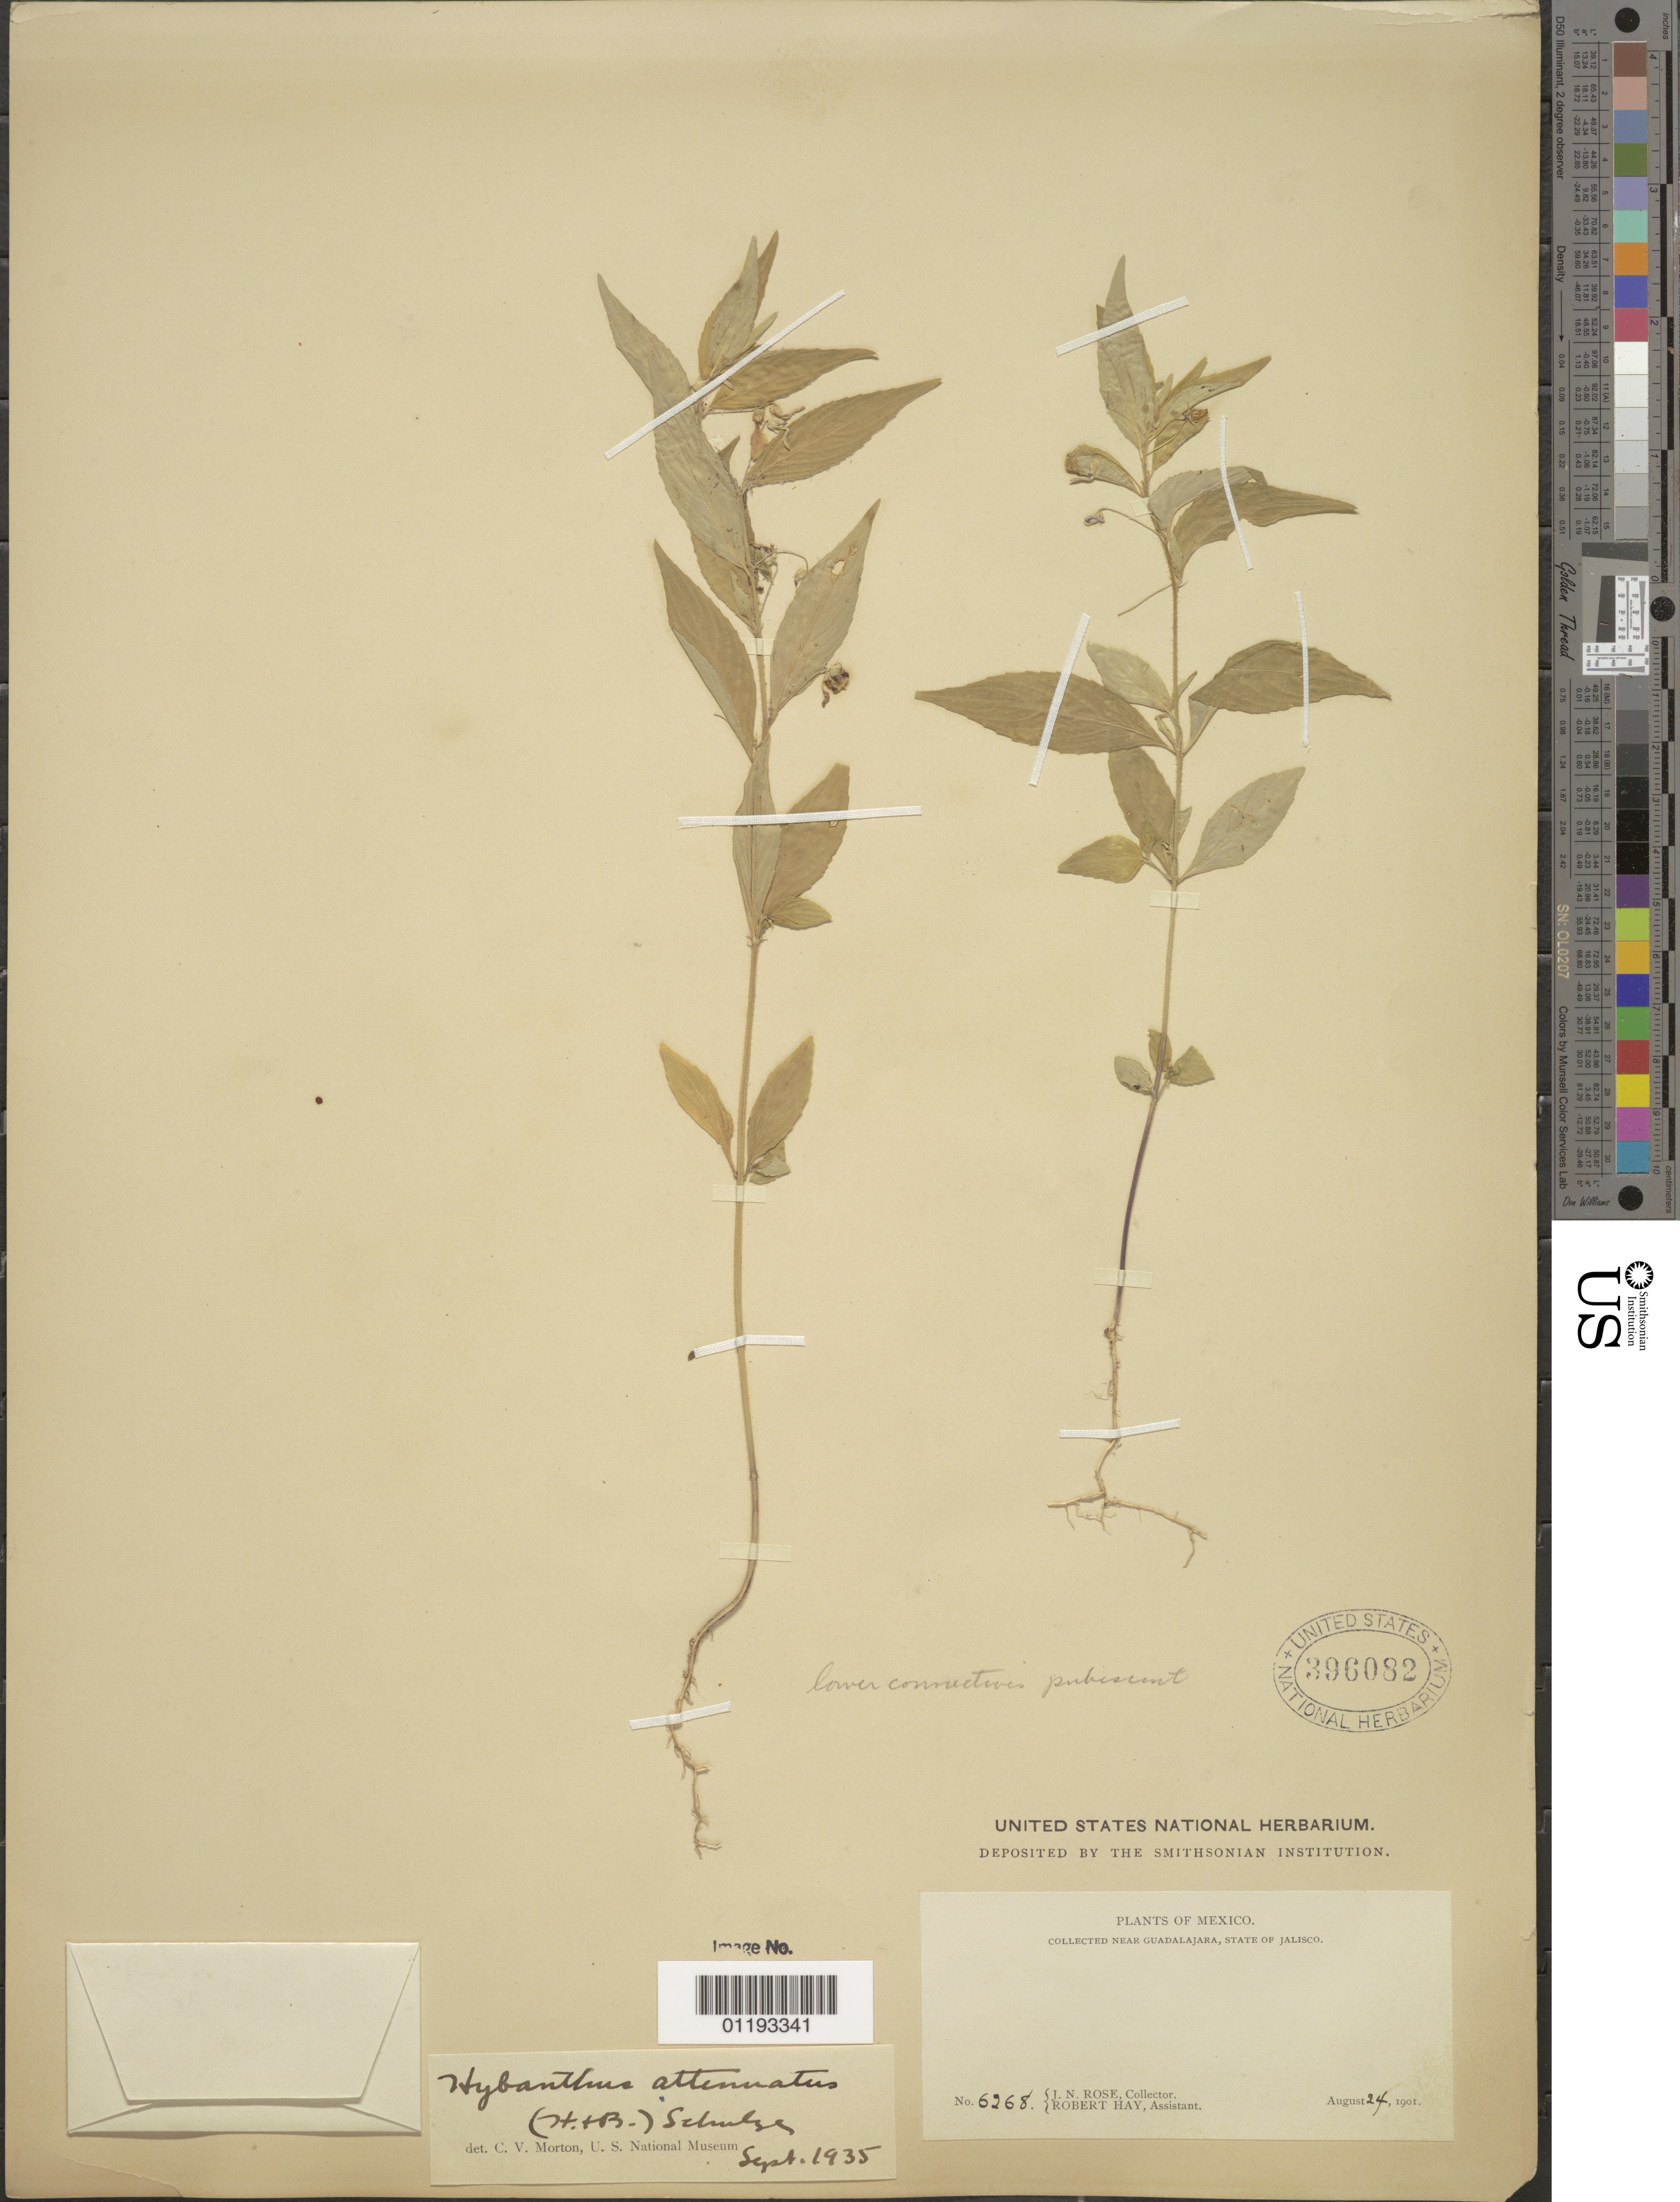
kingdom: Plantae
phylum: Tracheophyta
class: Magnoliopsida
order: Malpighiales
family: Violaceae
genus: Pombalia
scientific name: Pombalia attenuata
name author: (Humb. & Bonpl. ex Willd.) Paula-Souza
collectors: J. N. Rose & R. Hay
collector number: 6268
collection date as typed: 24 Aug 1901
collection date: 1901-08-24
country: Mexico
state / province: Jalisco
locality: Near Guadalajara, State of Jalisco.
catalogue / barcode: US 396082